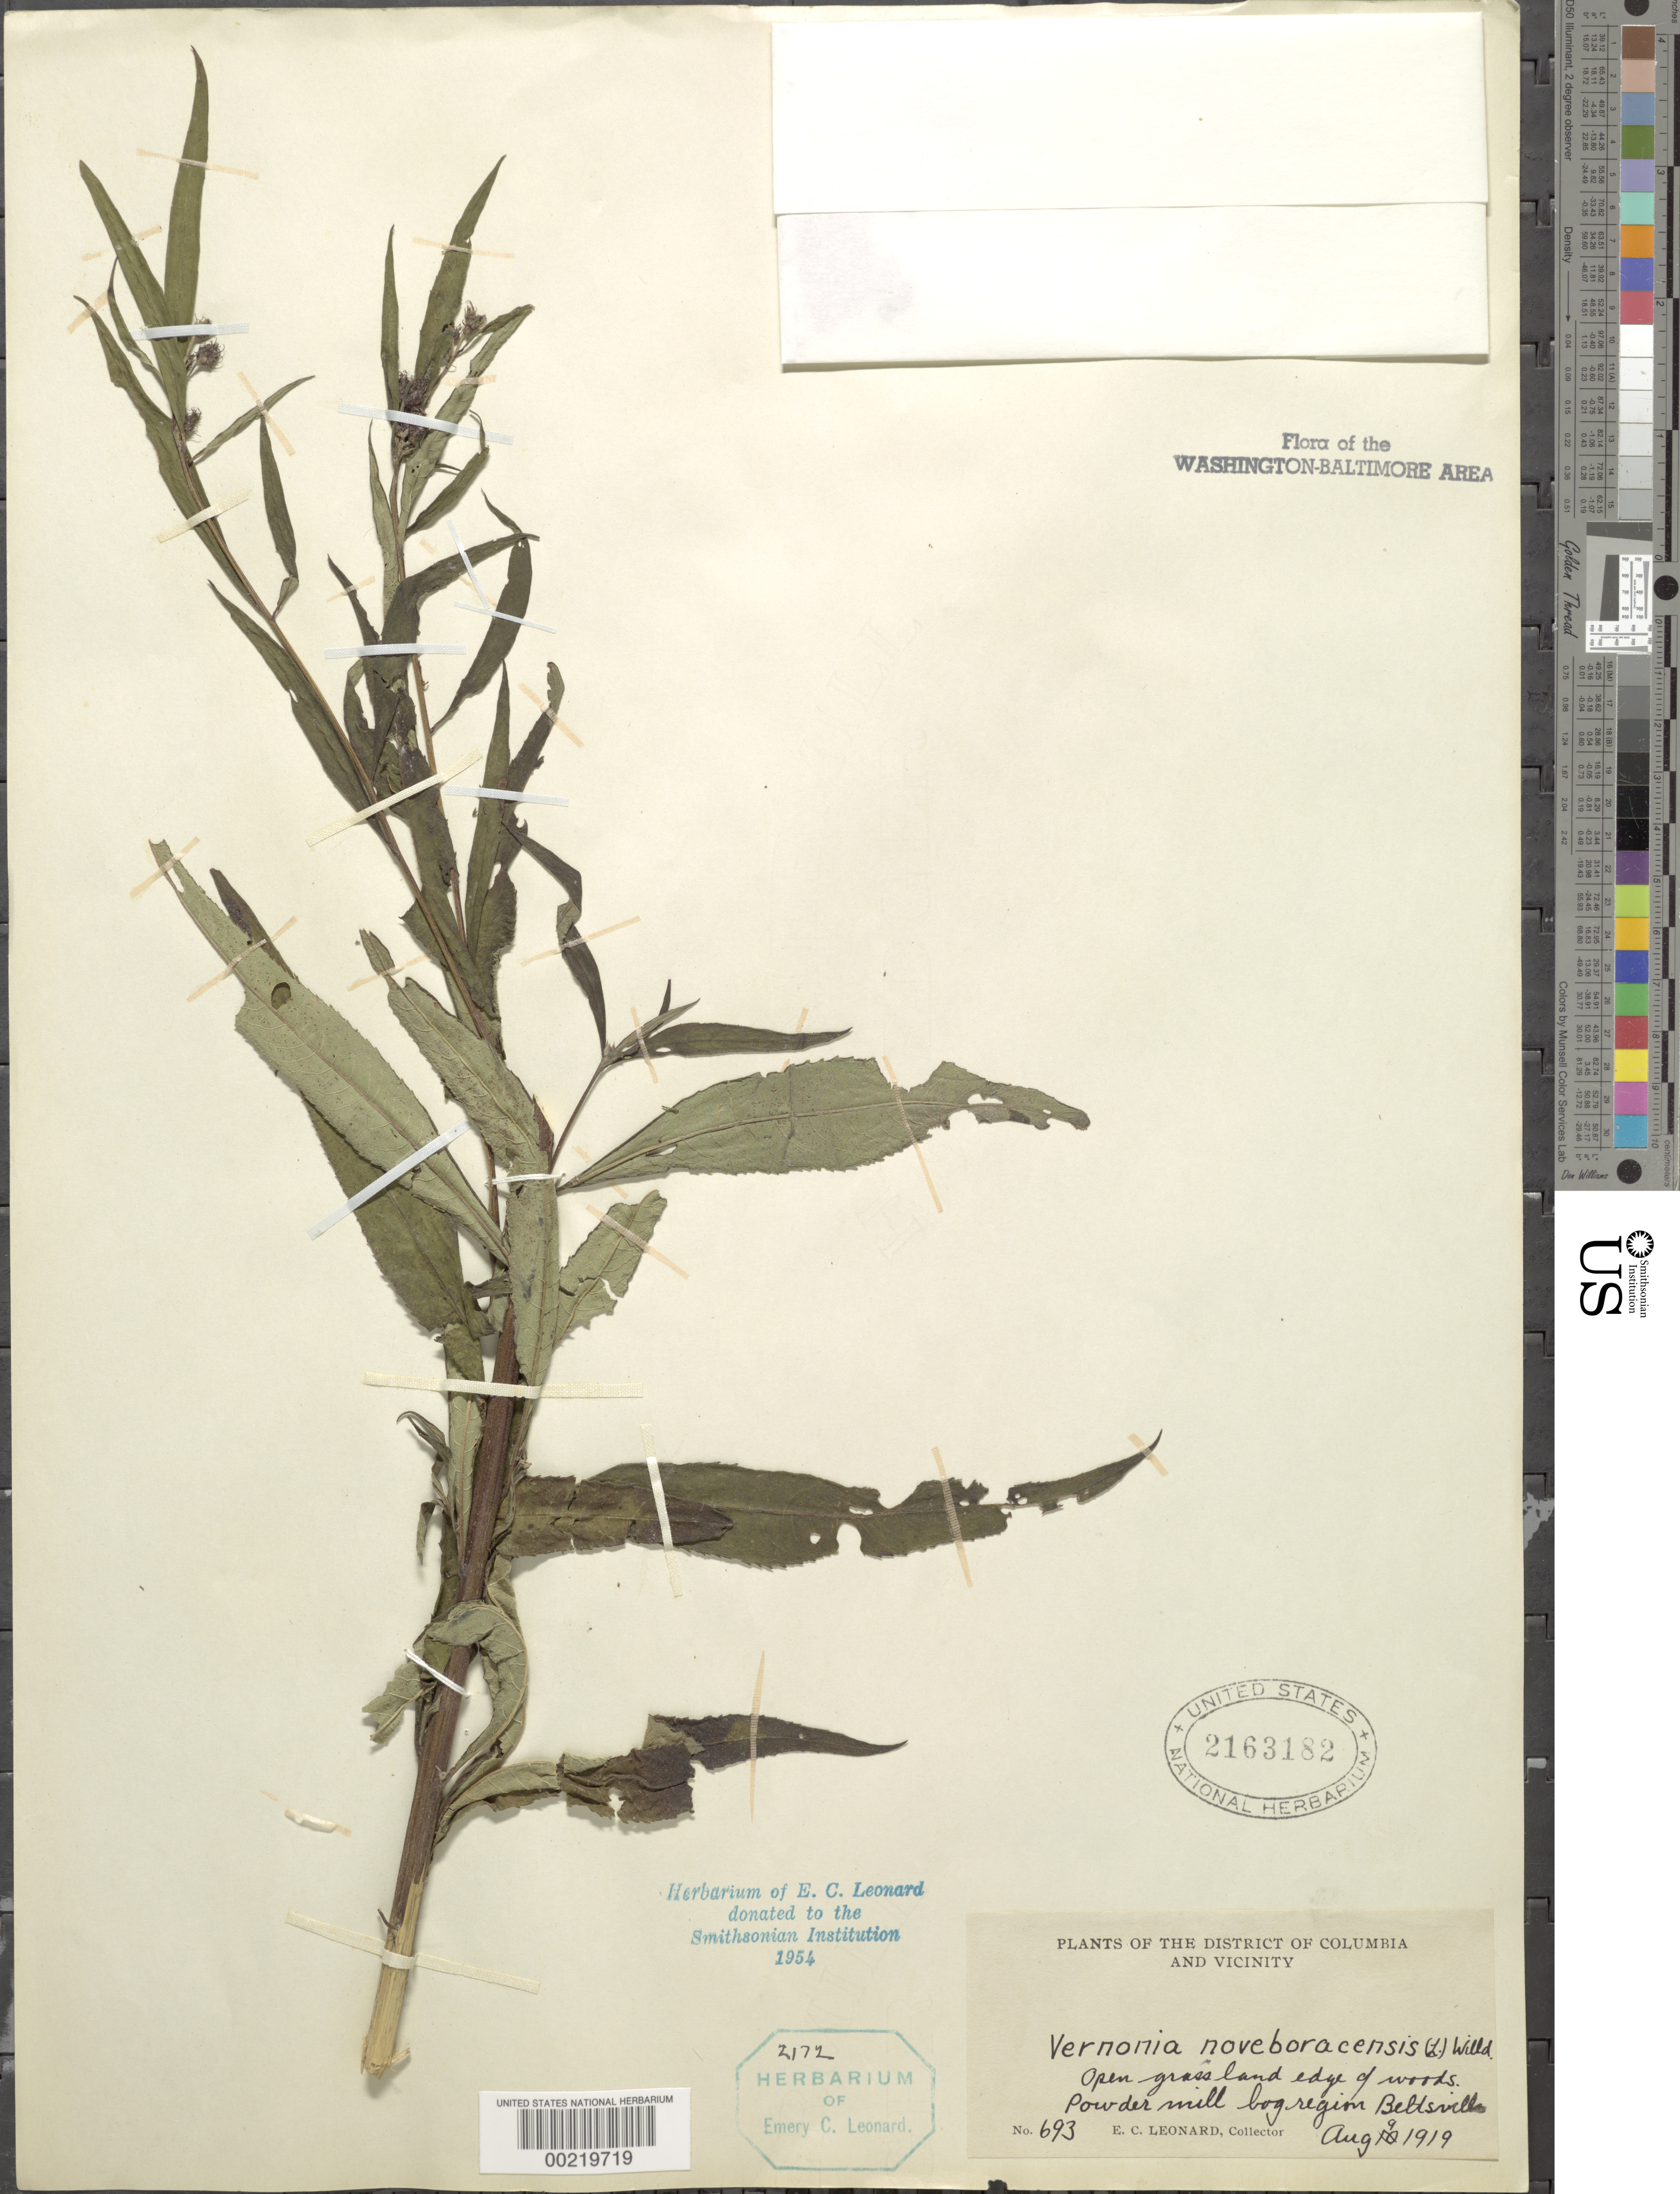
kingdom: Plantae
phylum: Tracheophyta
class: Magnoliopsida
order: Asterales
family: Asteraceae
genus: Vernonia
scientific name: Vernonia noveboracensis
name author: (L.) Michx.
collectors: E. C. Leonard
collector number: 693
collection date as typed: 09 Aug 1919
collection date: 1919-08-09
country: United States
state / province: Maryland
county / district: Prince George's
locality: Powdermill Bogs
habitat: Open grassland, edge of woods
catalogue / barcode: US 2163182